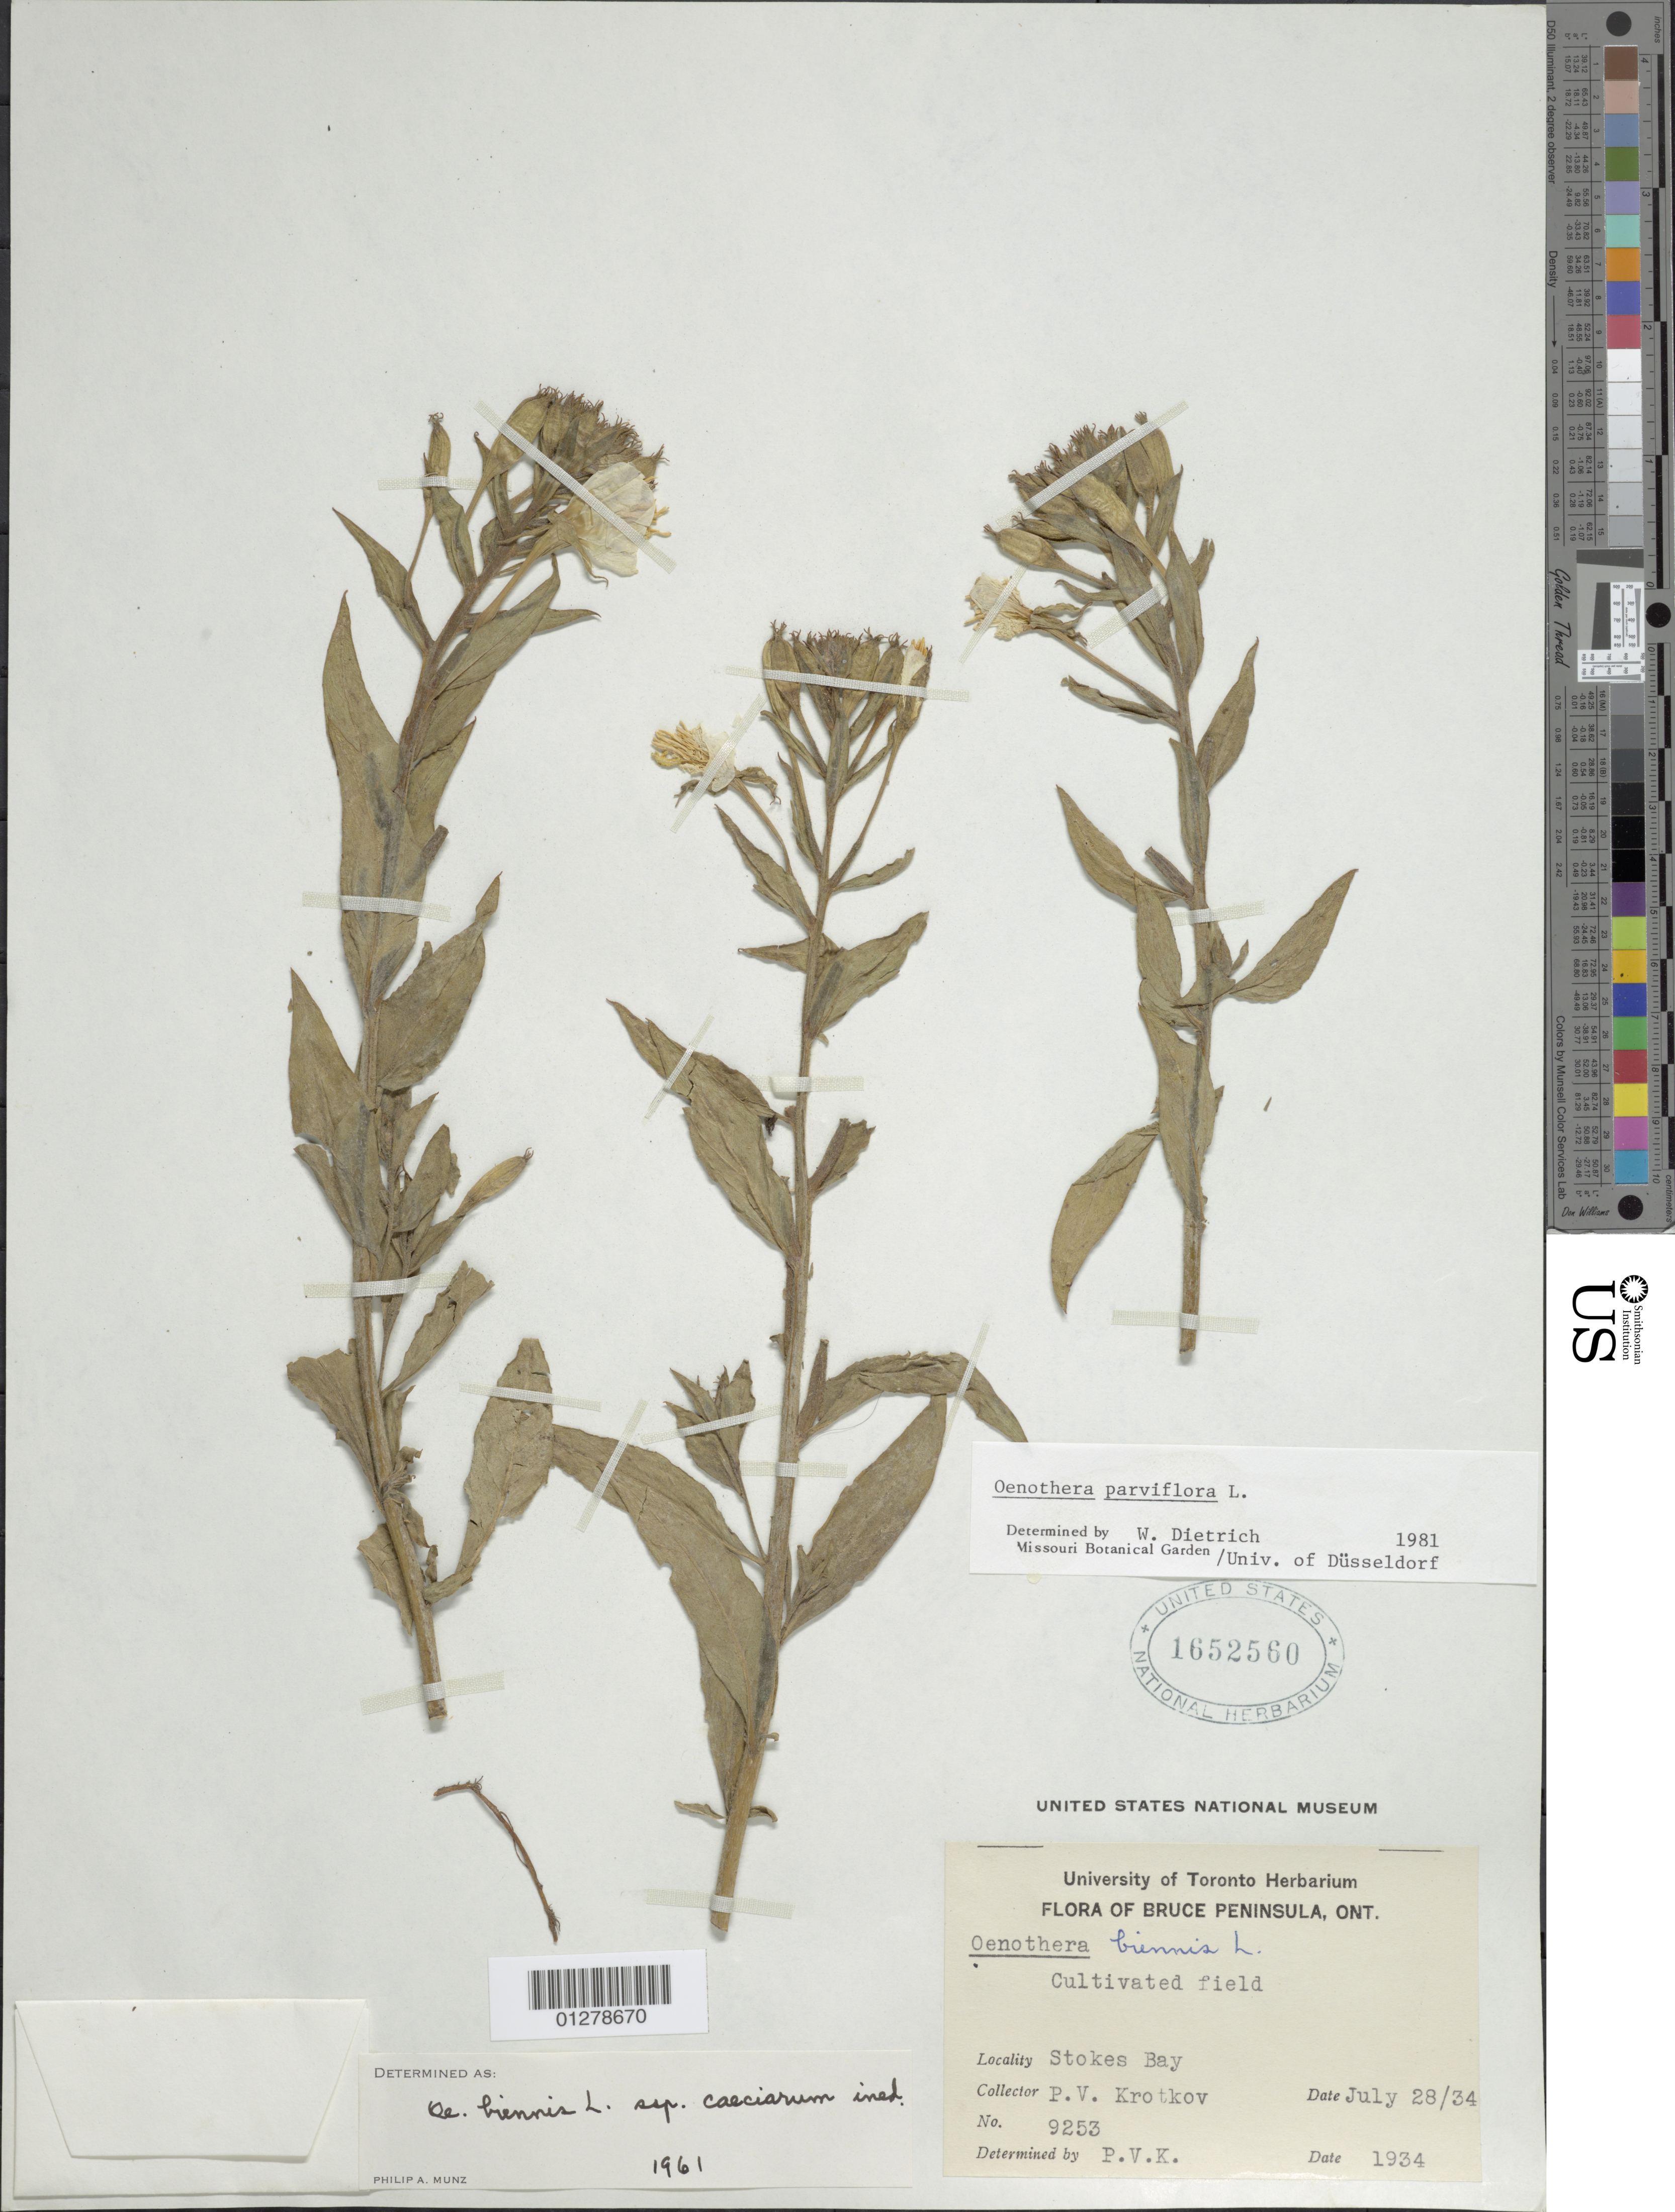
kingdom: Plantae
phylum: Tracheophyta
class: Magnoliopsida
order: Myrtales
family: Onagraceae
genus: Oenothera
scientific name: Oenothera parviflora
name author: L.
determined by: Dietrich, W.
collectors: P. V. Krotkov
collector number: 9253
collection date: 1934-07-28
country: Canada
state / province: Ontario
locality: Bruce peninsula, Stokes Bay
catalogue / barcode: US 1652560